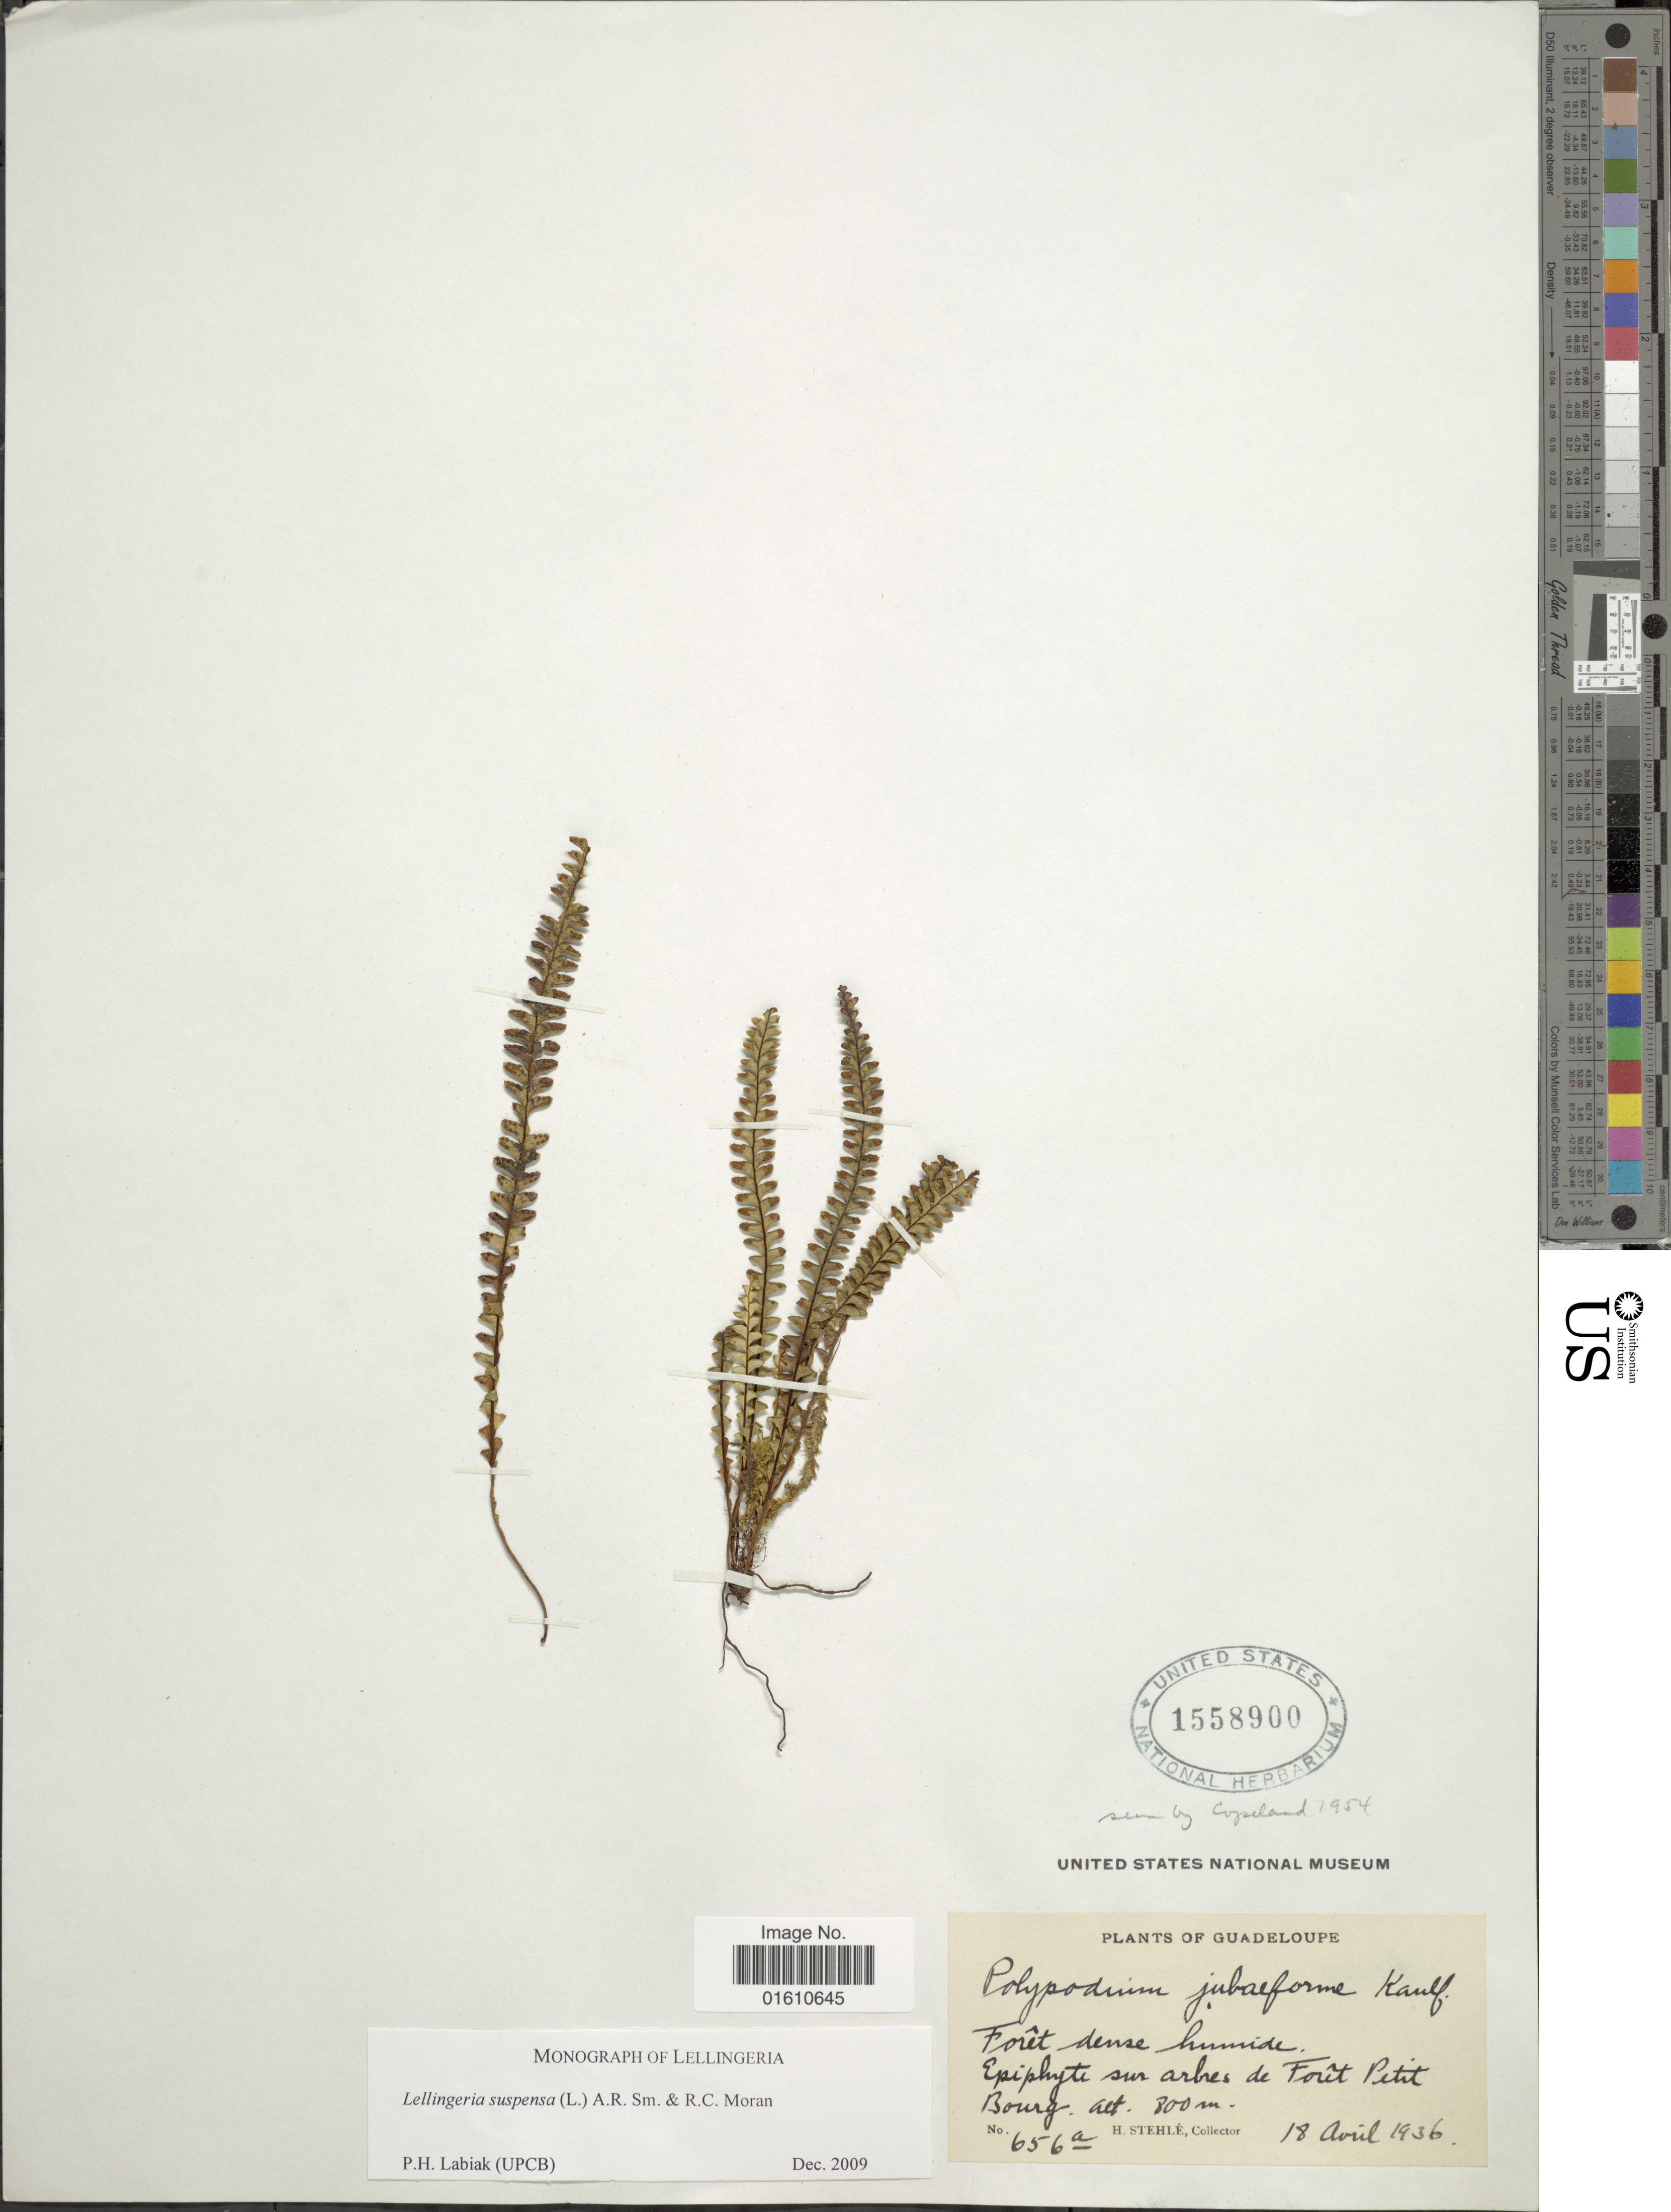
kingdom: Plantae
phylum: Tracheophyta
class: Polypodiopsida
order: Polypodiales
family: Polypodiaceae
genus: Lellingeria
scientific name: Lellingeria suspensa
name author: (L.) A.R. Sm. & R.C. Moran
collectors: H. Stehlé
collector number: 656a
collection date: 1936-04-18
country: Guadeloupe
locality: Foret dense humide, epiphyte sur arbes de Fout Petit Bourg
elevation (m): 800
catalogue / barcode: US 1558900